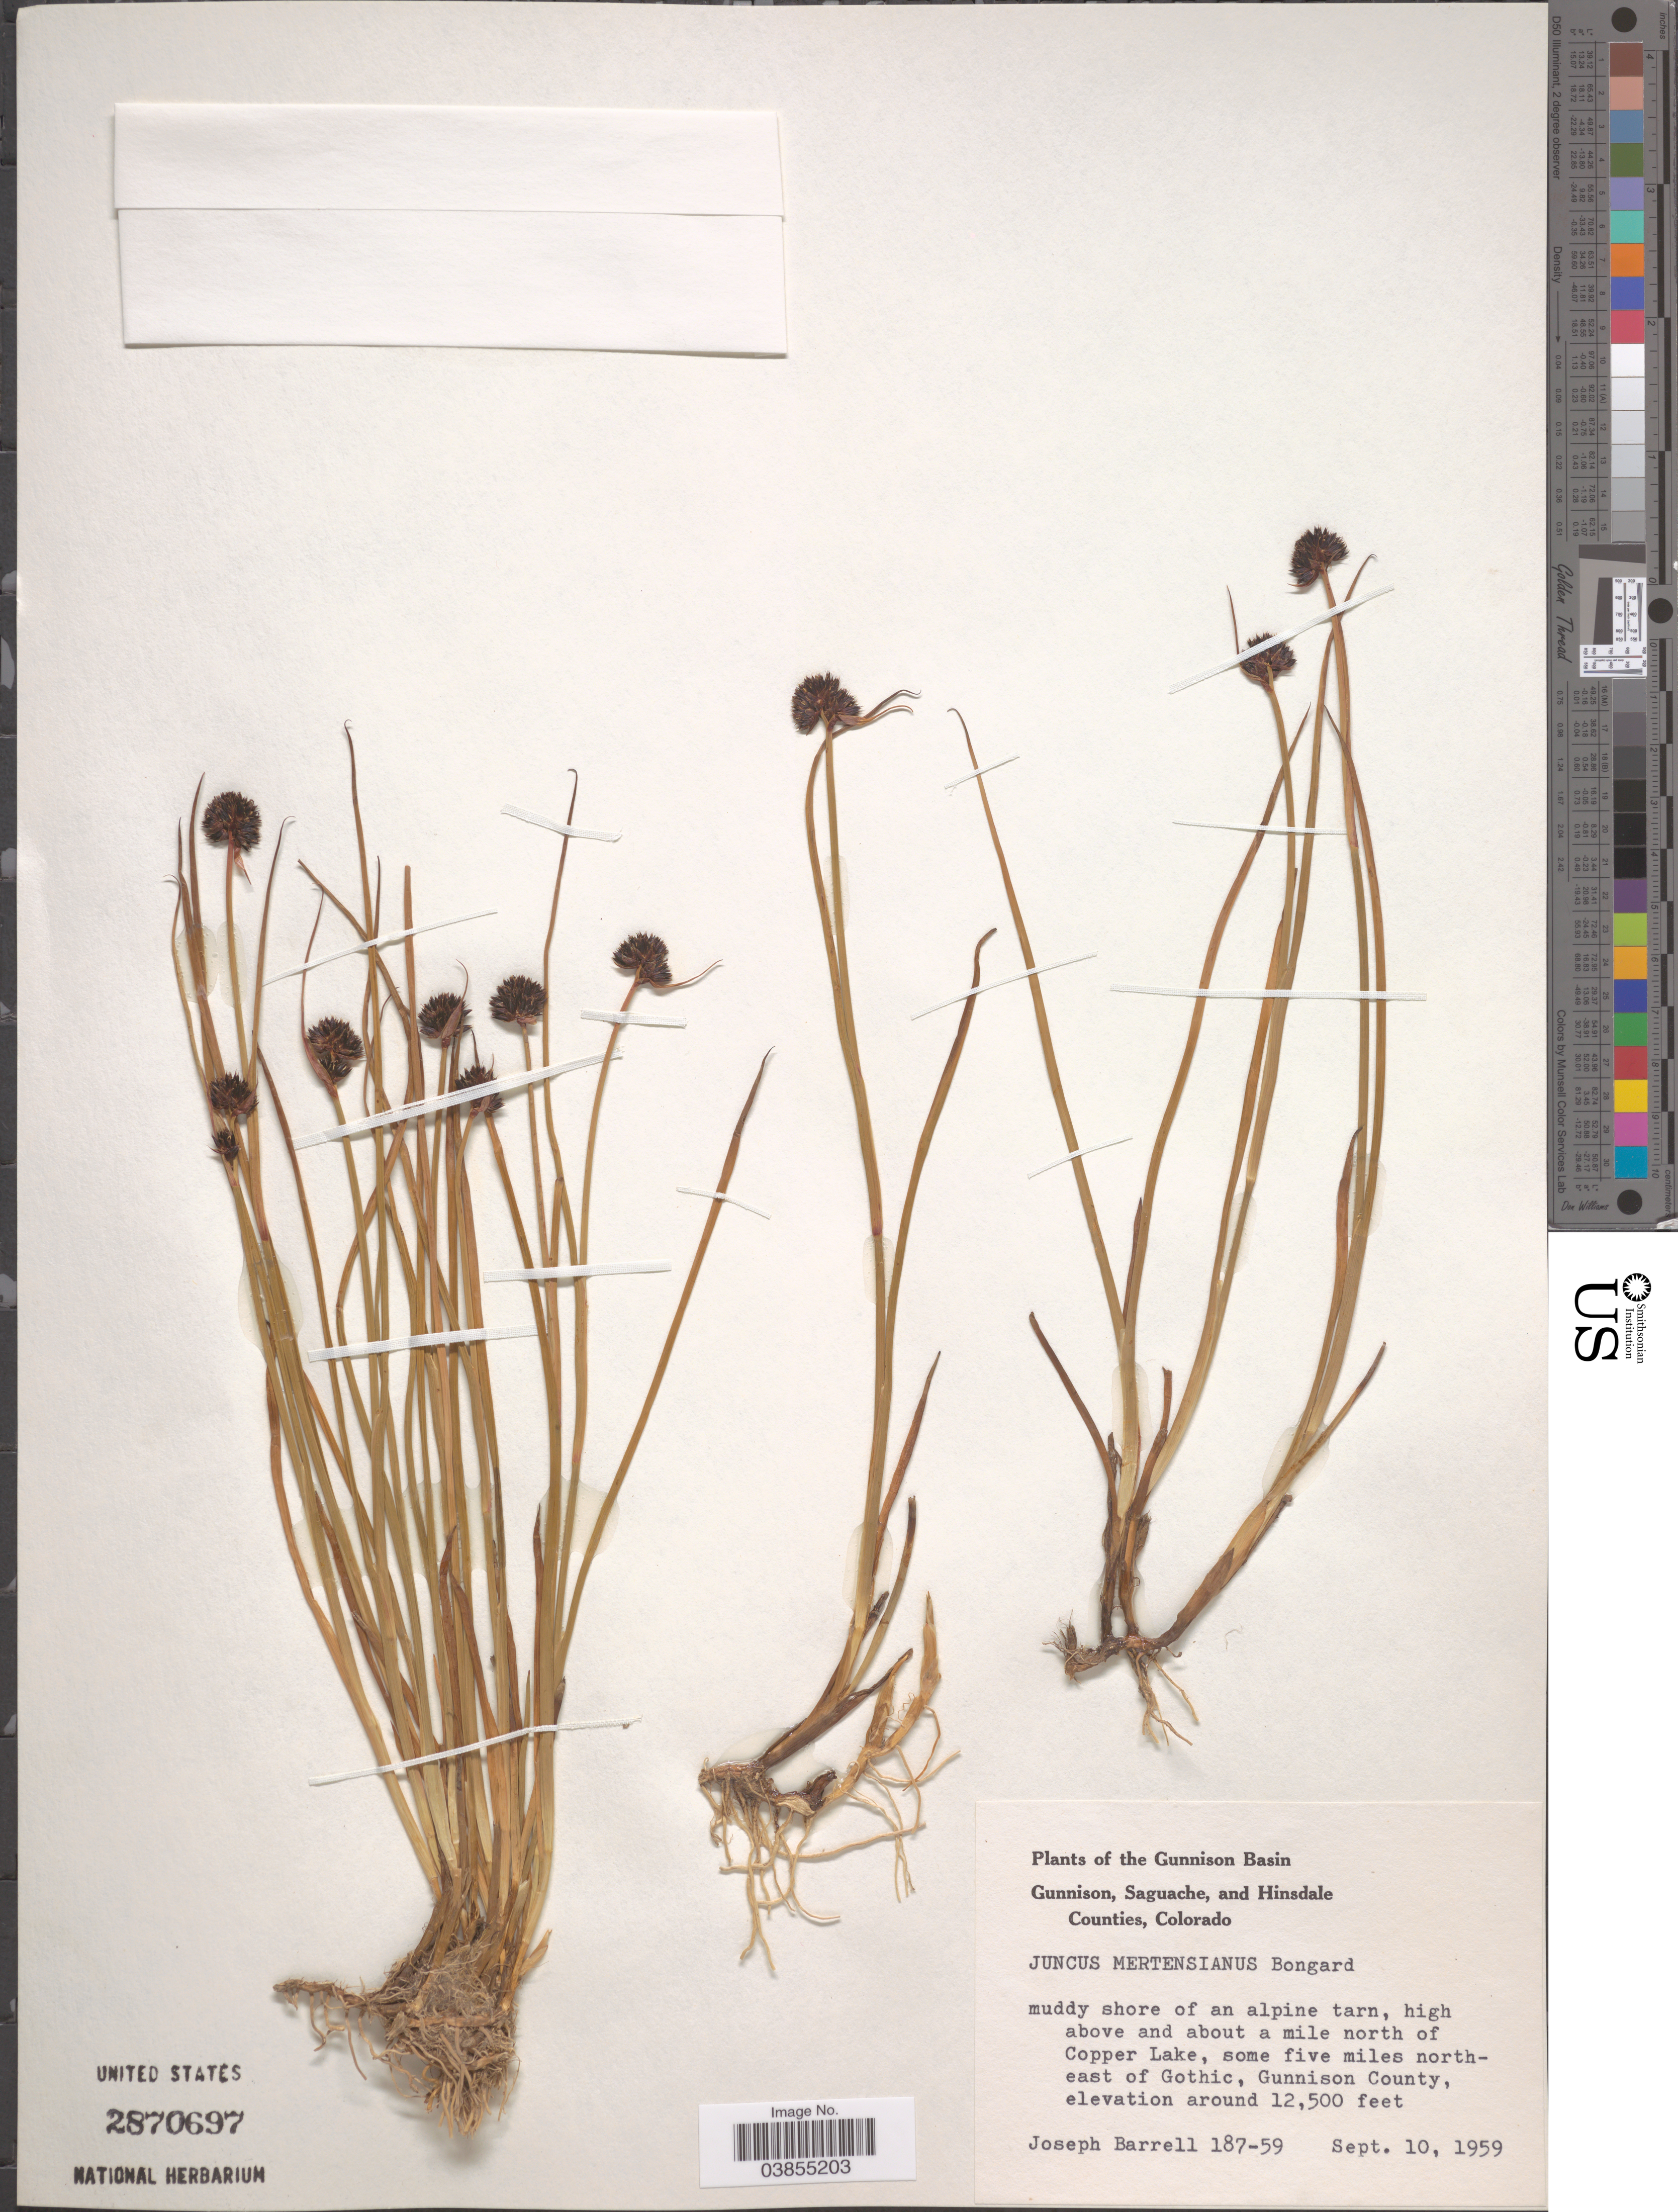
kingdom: Plantae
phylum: Tracheophyta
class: Liliopsida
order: Poales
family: Juncaceae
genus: Juncus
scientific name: Juncus mertensianus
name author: Bong.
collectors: J. Barrell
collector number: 187-59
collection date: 1959-09-10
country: United States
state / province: Colorado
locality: Gunnison Basin, high above and about a mile north of Copper Lake, some five miles northeast of Gothic, Gunnison County.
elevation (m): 3810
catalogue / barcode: US 2870697